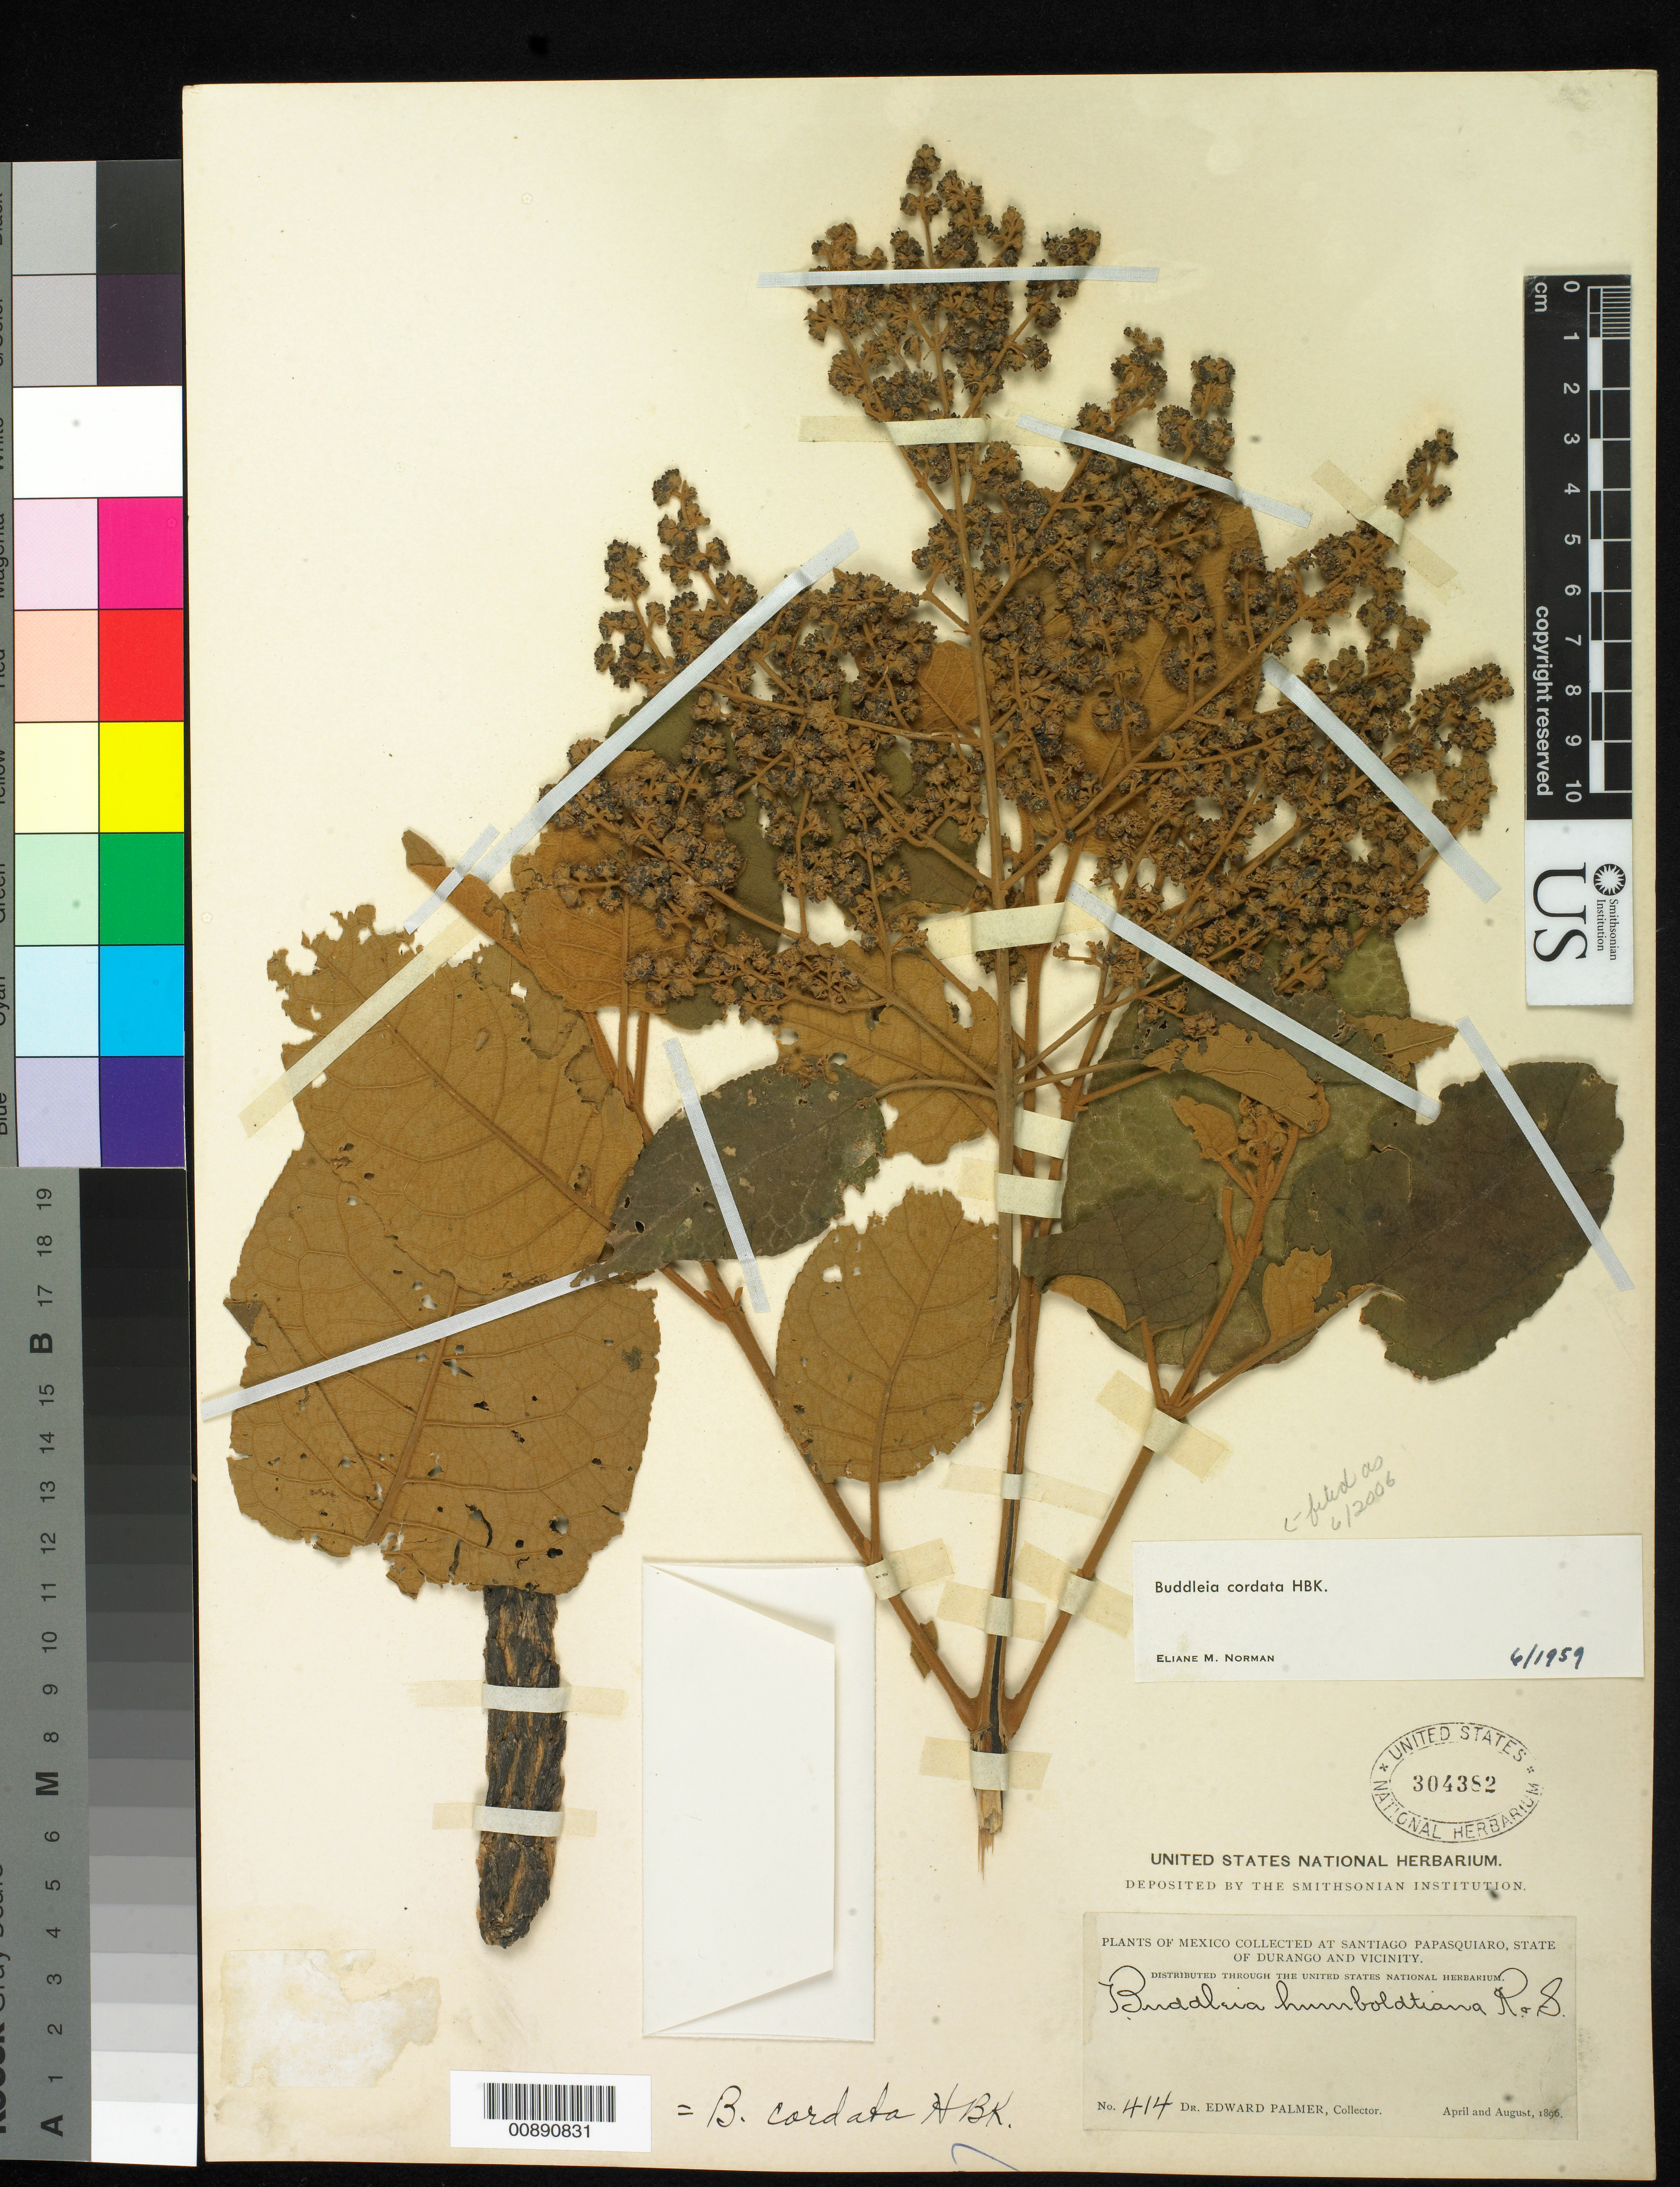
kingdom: Plantae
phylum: Tracheophyta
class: Magnoliopsida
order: Lamiales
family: Scrophulariaceae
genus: Buddleja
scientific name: Buddleja cordata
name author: Kunth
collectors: E. Palmer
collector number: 414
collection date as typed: Apr 1896 to -- Aug 1896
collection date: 1896-04/1896-08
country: Mexico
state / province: Durango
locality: Santiago Papasquiaro, Durango and vicinity.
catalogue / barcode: US 304382